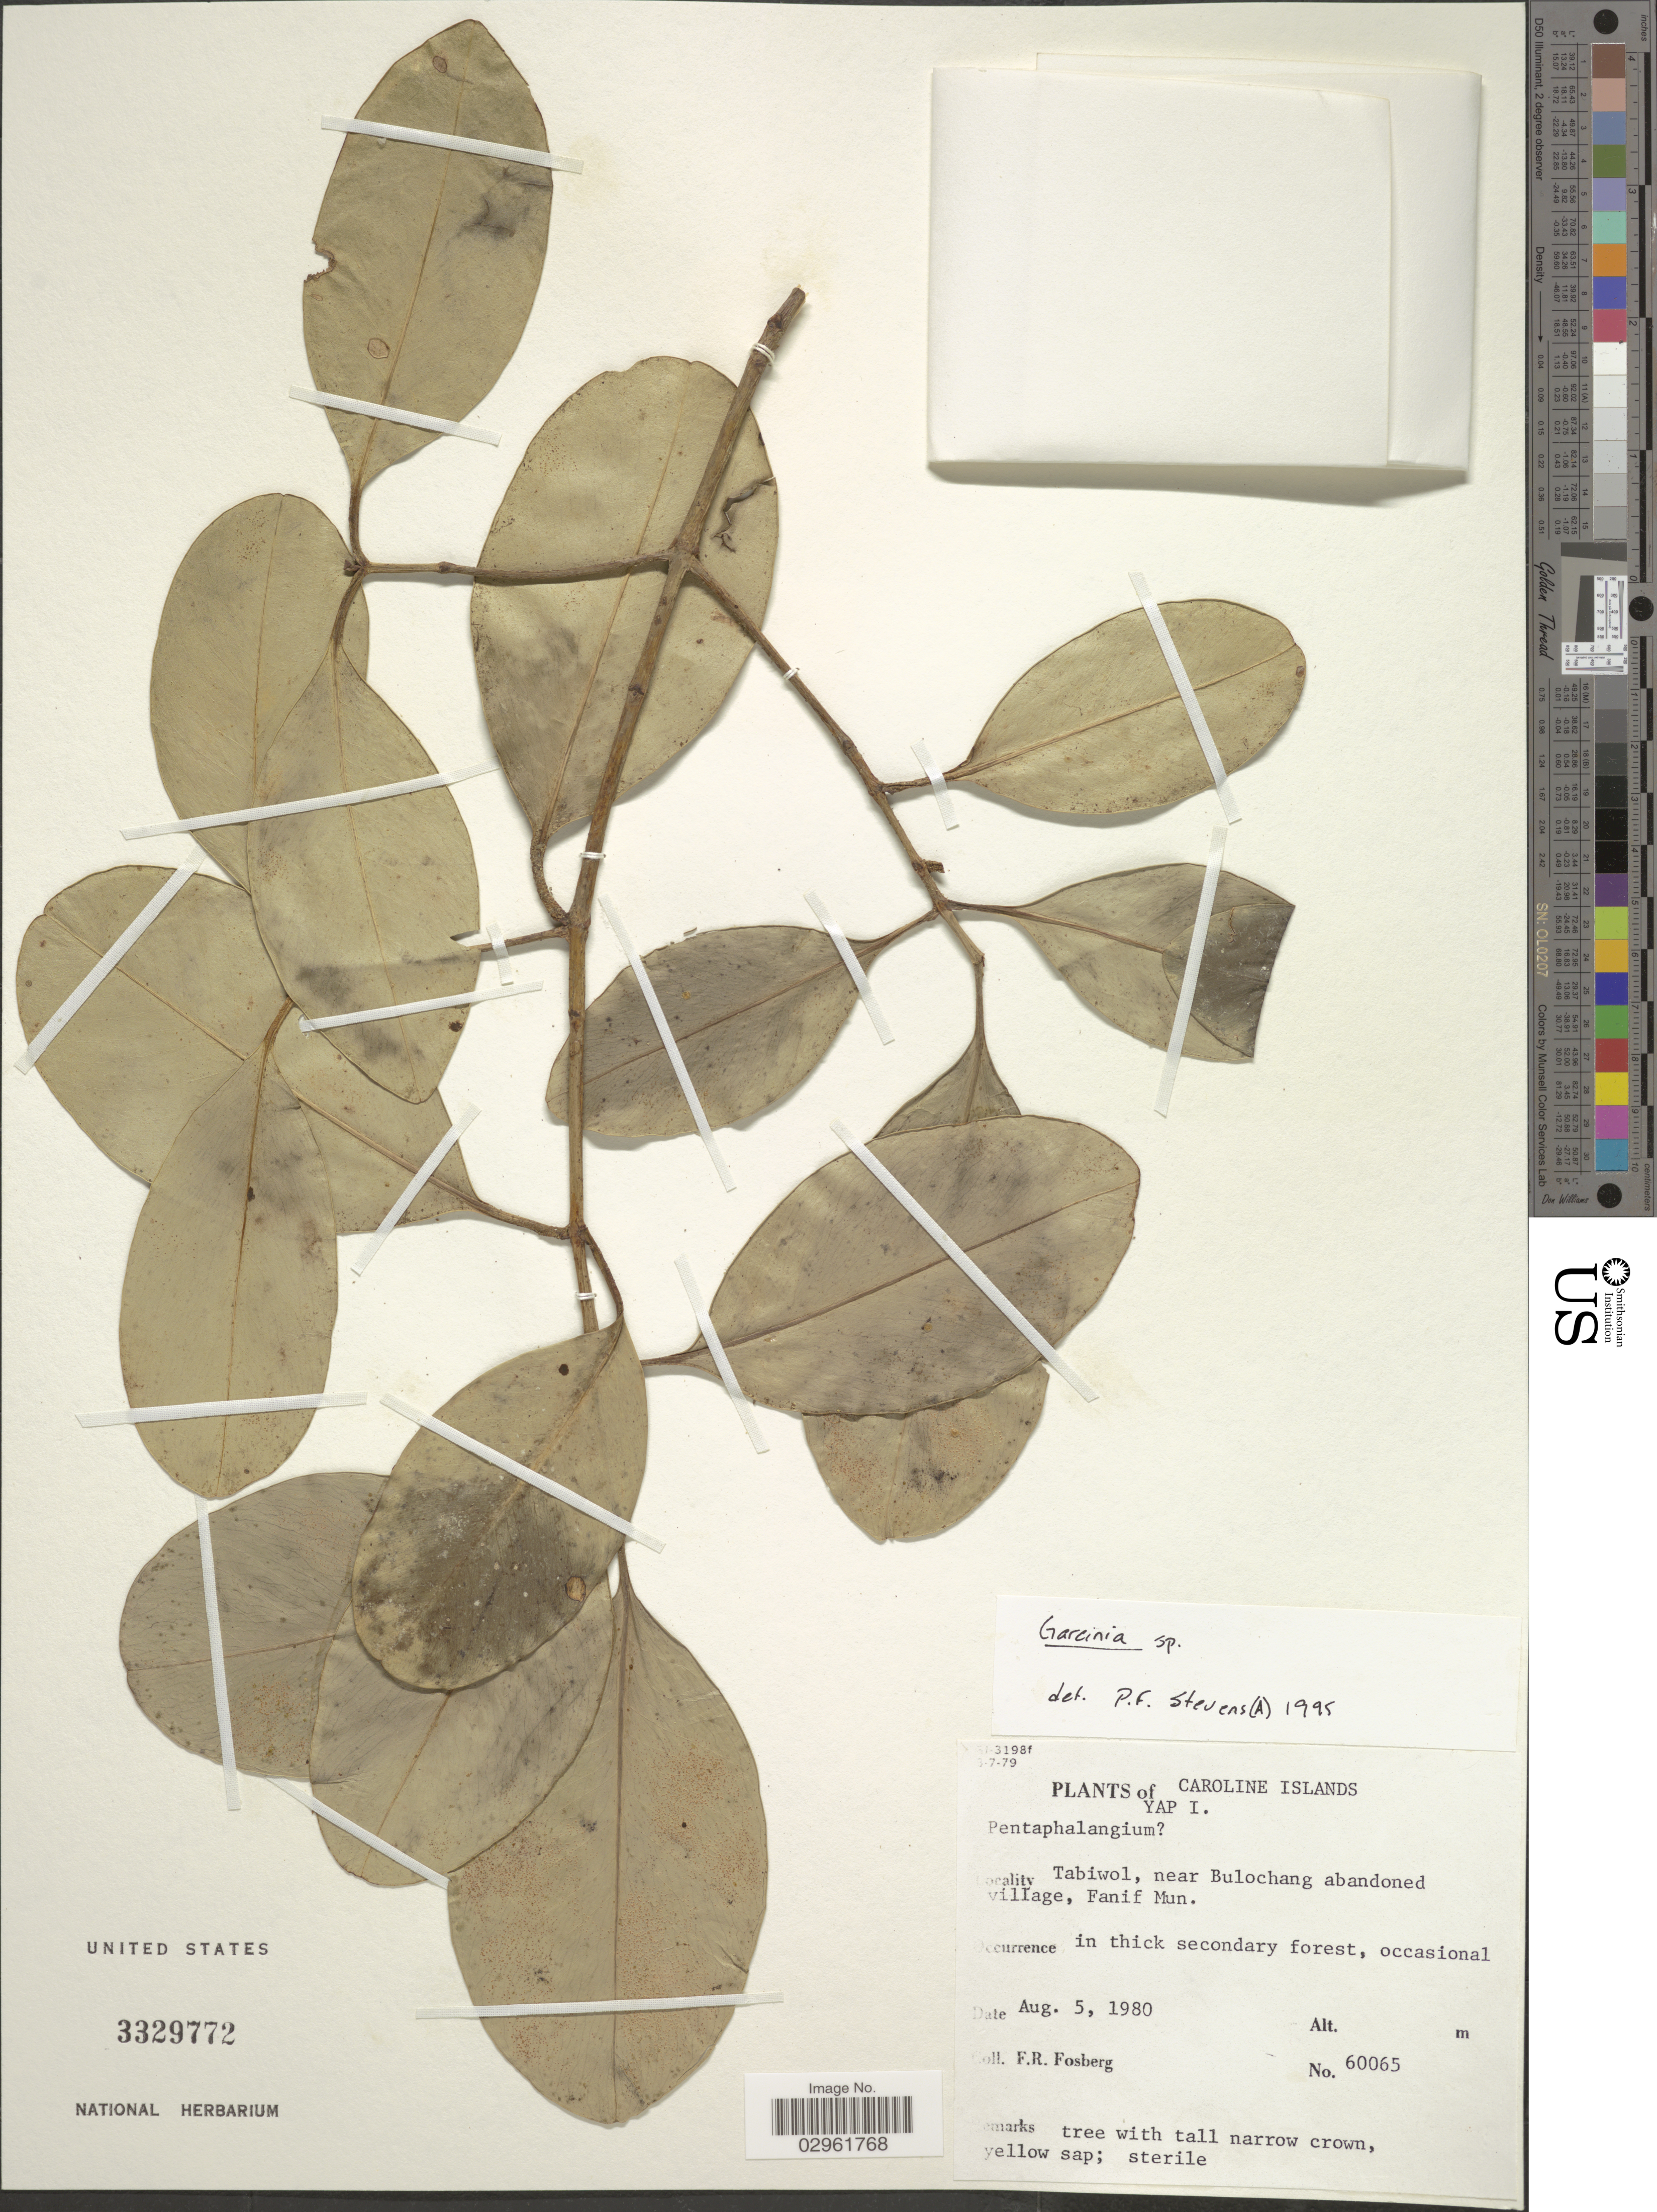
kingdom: Plantae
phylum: Tracheophyta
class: Magnoliopsida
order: Malpighiales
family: Clusiaceae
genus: Garcinia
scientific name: Garcinia sp.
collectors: F. R. Fosberg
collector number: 60065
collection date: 1980-08-05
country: Micronesia, Federated States of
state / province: Yap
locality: Caroline Islands. Yap I. Tabiwol, near Bulochang abandoned village, Fanif Mun.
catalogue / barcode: US 3329772